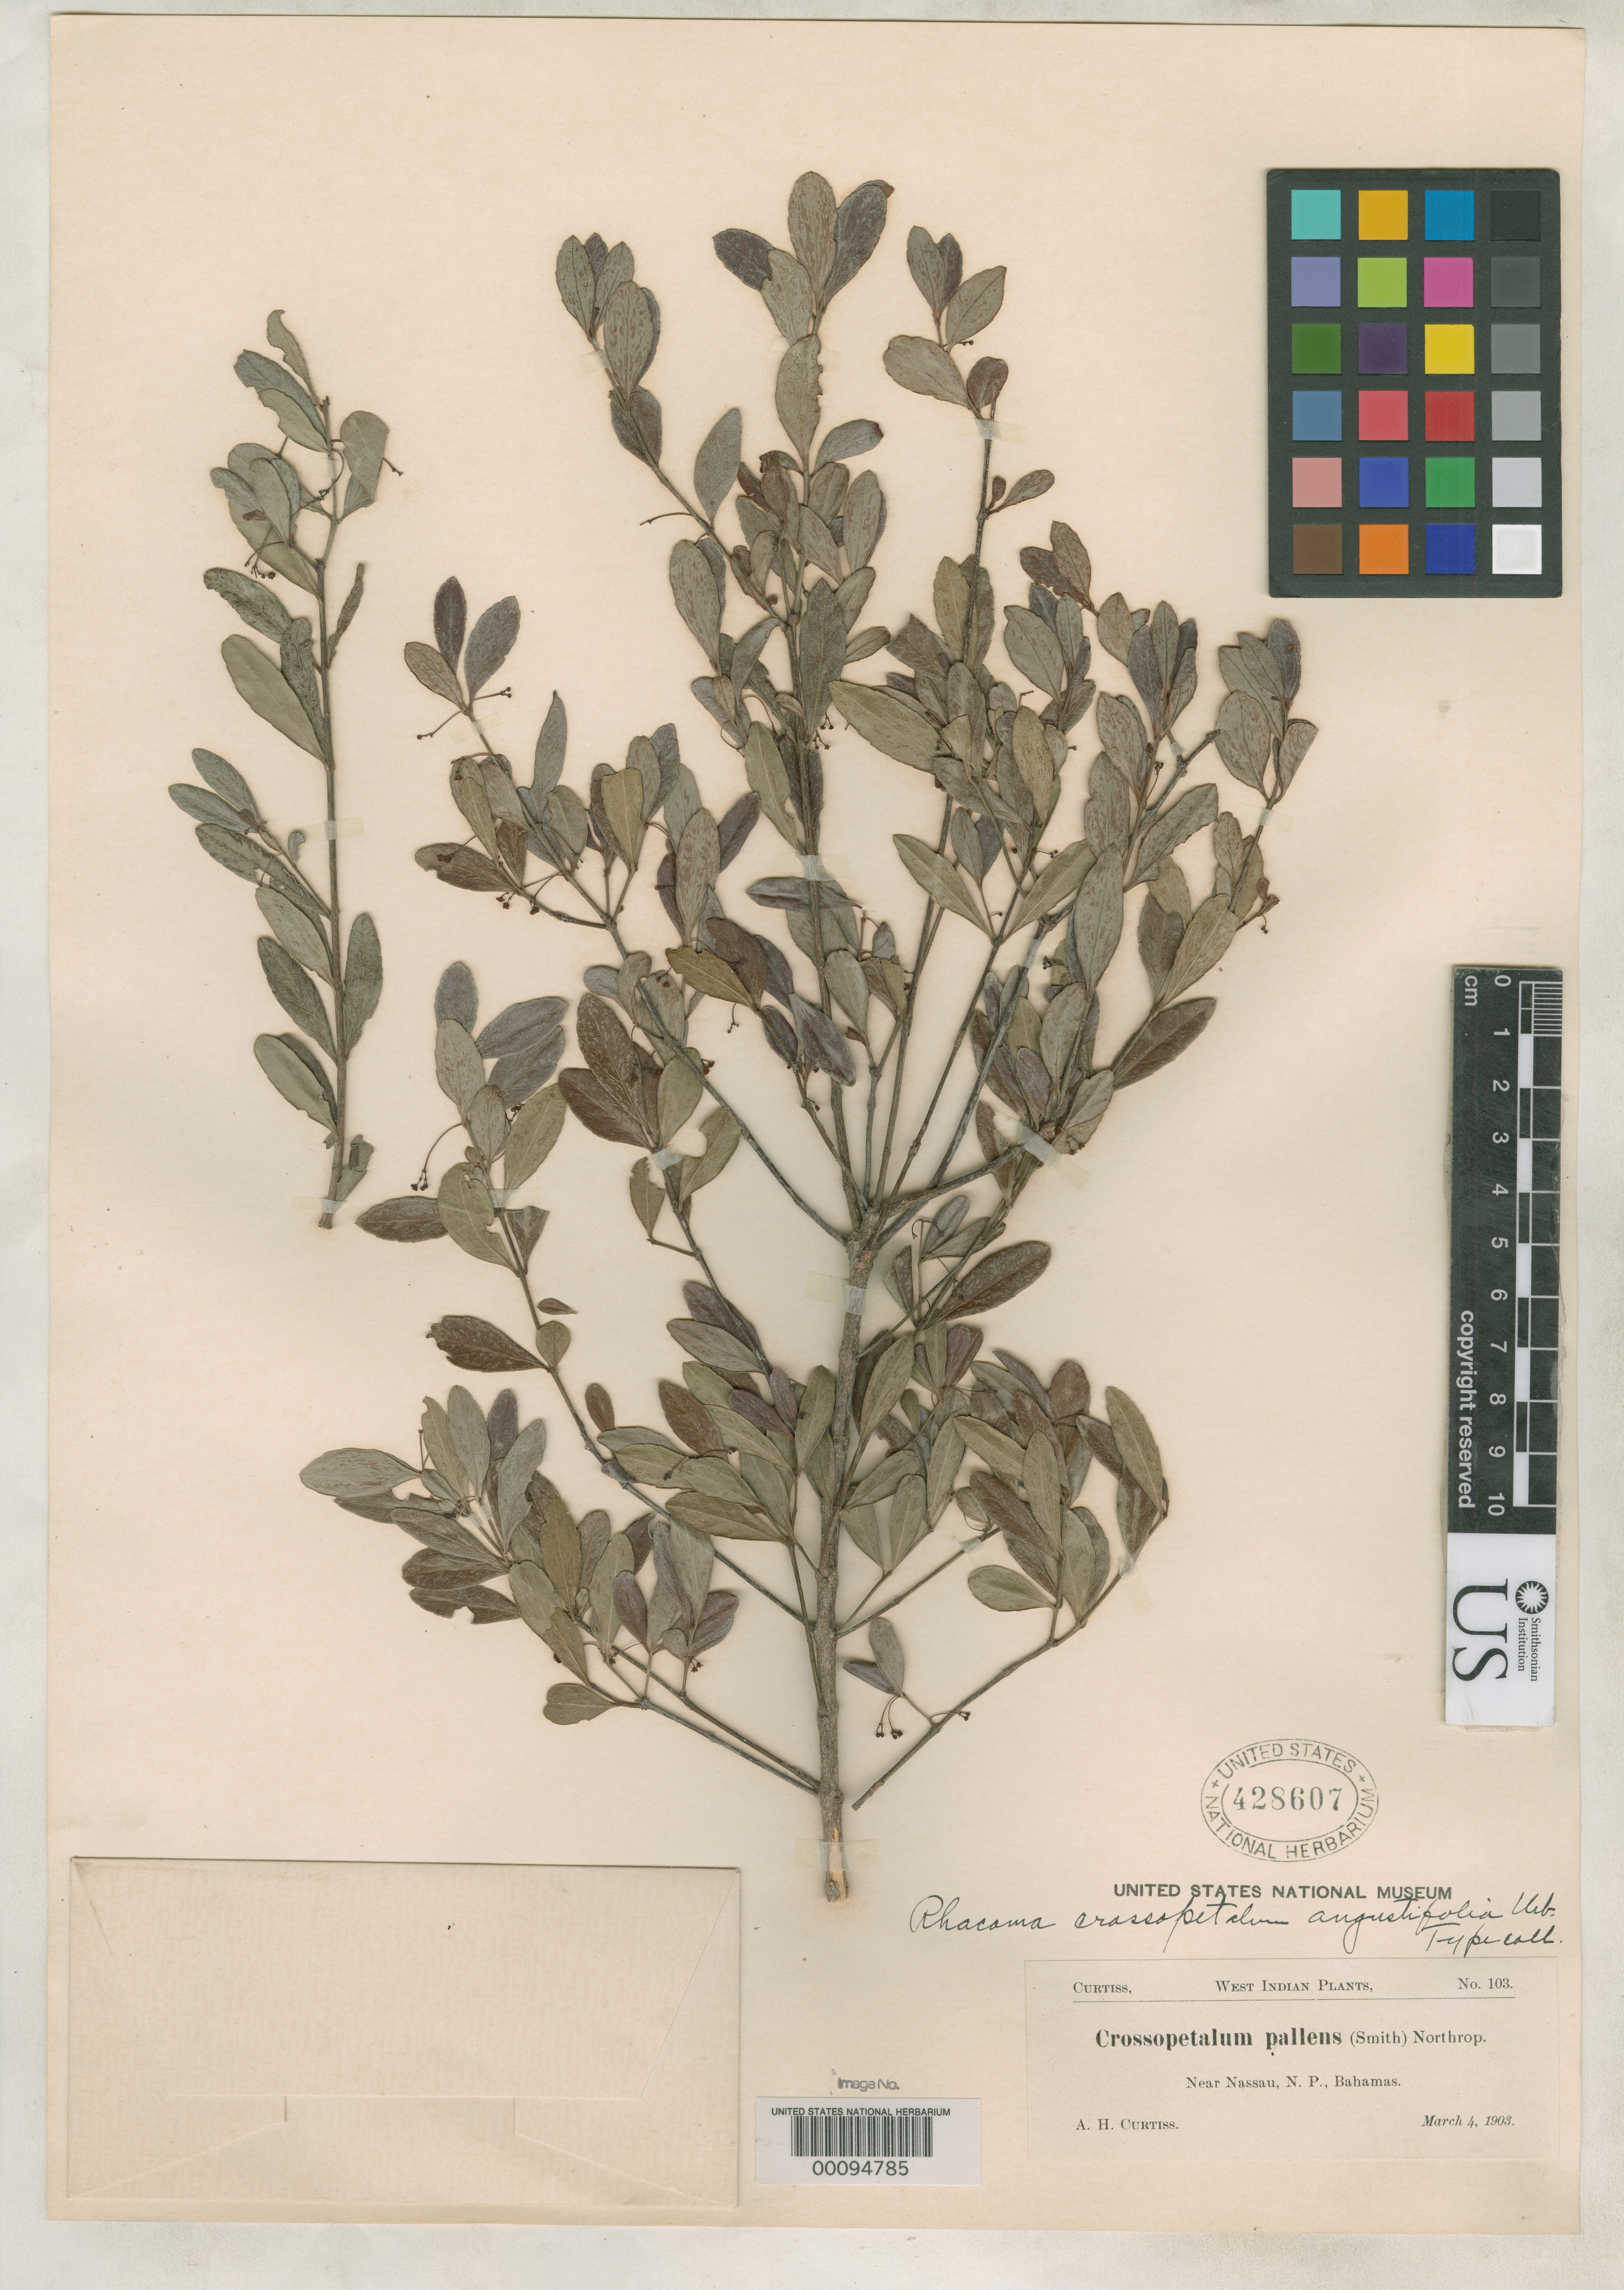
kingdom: Plantae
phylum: Tracheophyta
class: Magnoliopsida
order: Celastrales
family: Celastraceae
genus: Rhacoma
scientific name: Rhacoma crossopetalum f. angustifolia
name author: Urb.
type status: Syntype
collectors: A. H. Curtiss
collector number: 103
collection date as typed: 04 Mar 1903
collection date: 1903-03-04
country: Bahamas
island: New Providence Island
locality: Near Nassau.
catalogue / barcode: US 428607